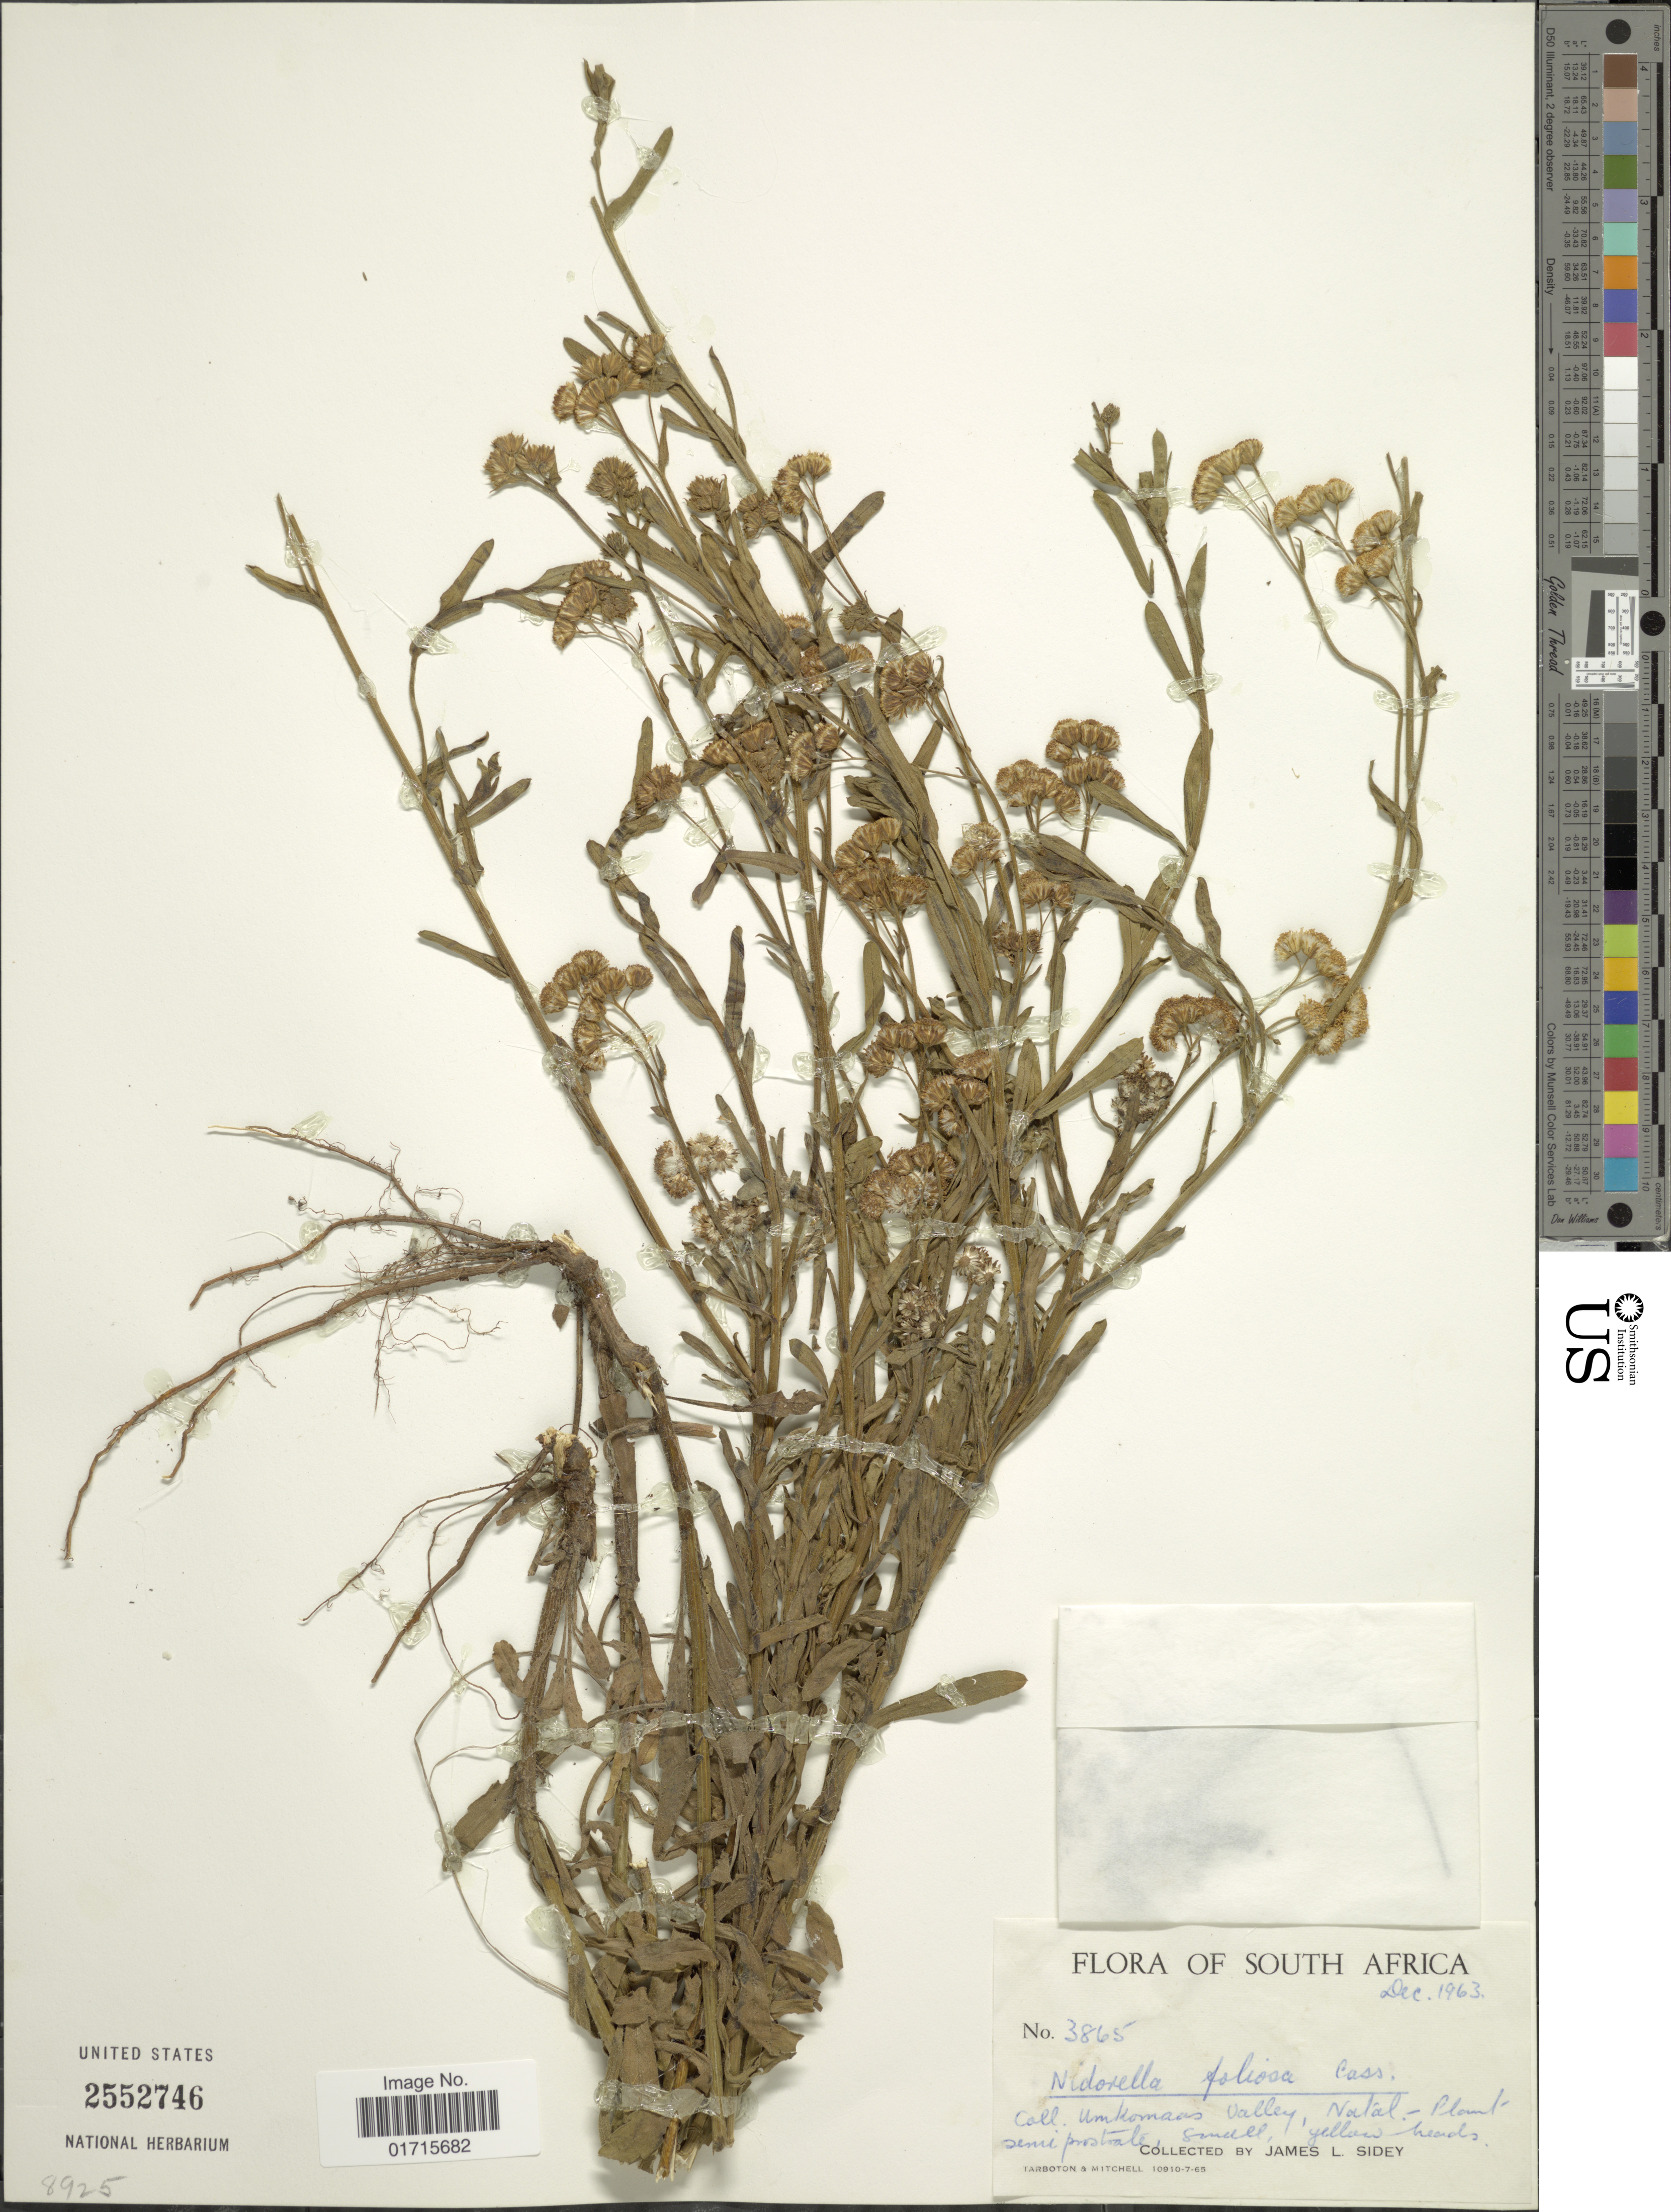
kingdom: Plantae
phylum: Tracheophyta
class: Magnoliopsida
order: Asterales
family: Asteraceae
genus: Nidorella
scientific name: Nidorella foliosa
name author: Cass.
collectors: J. L. Sidey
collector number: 3865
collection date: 1963-12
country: South Africa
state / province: KwaZulu-Natal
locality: South Africa. Umkomans Valley, Natal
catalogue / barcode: US 2552746